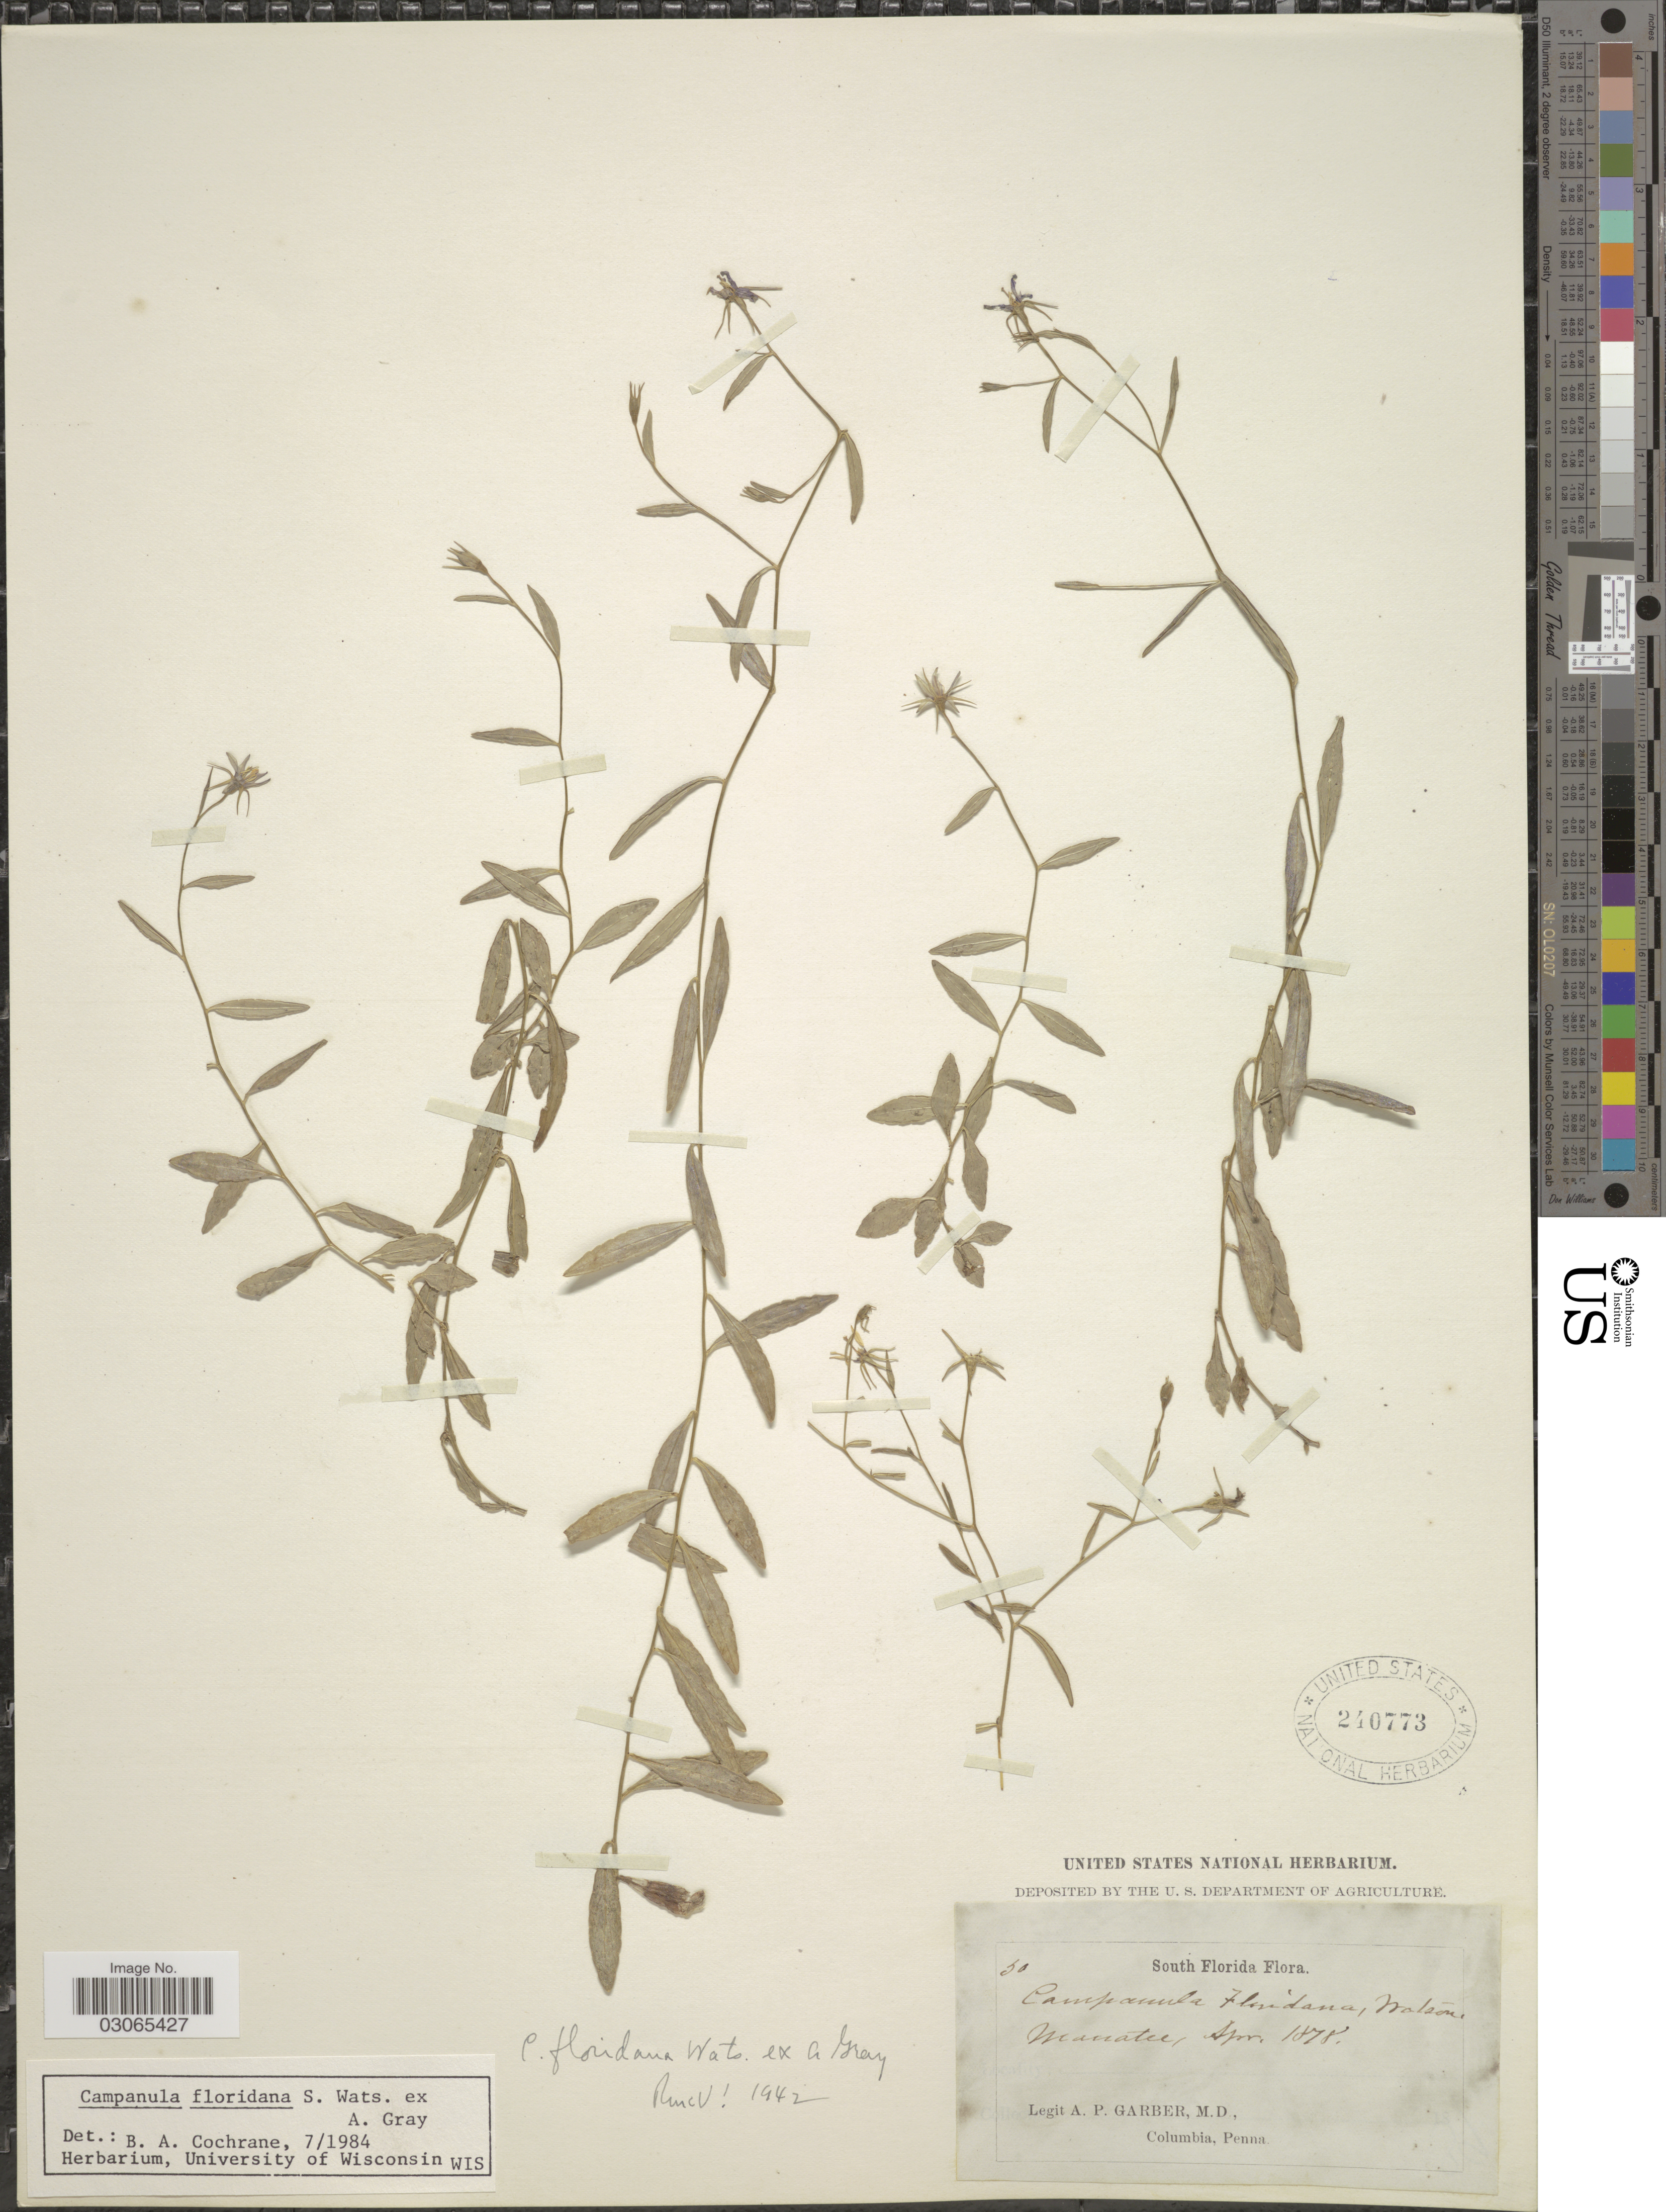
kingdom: Plantae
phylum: Tracheophyta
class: Magnoliopsida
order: Asterales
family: Campanulaceae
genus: Campanula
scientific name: Campanula floridana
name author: S. Watson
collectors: A. P. Garber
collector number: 30*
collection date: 1878-04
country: United States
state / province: Florida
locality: South Florida. Manatee.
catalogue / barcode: US 240773